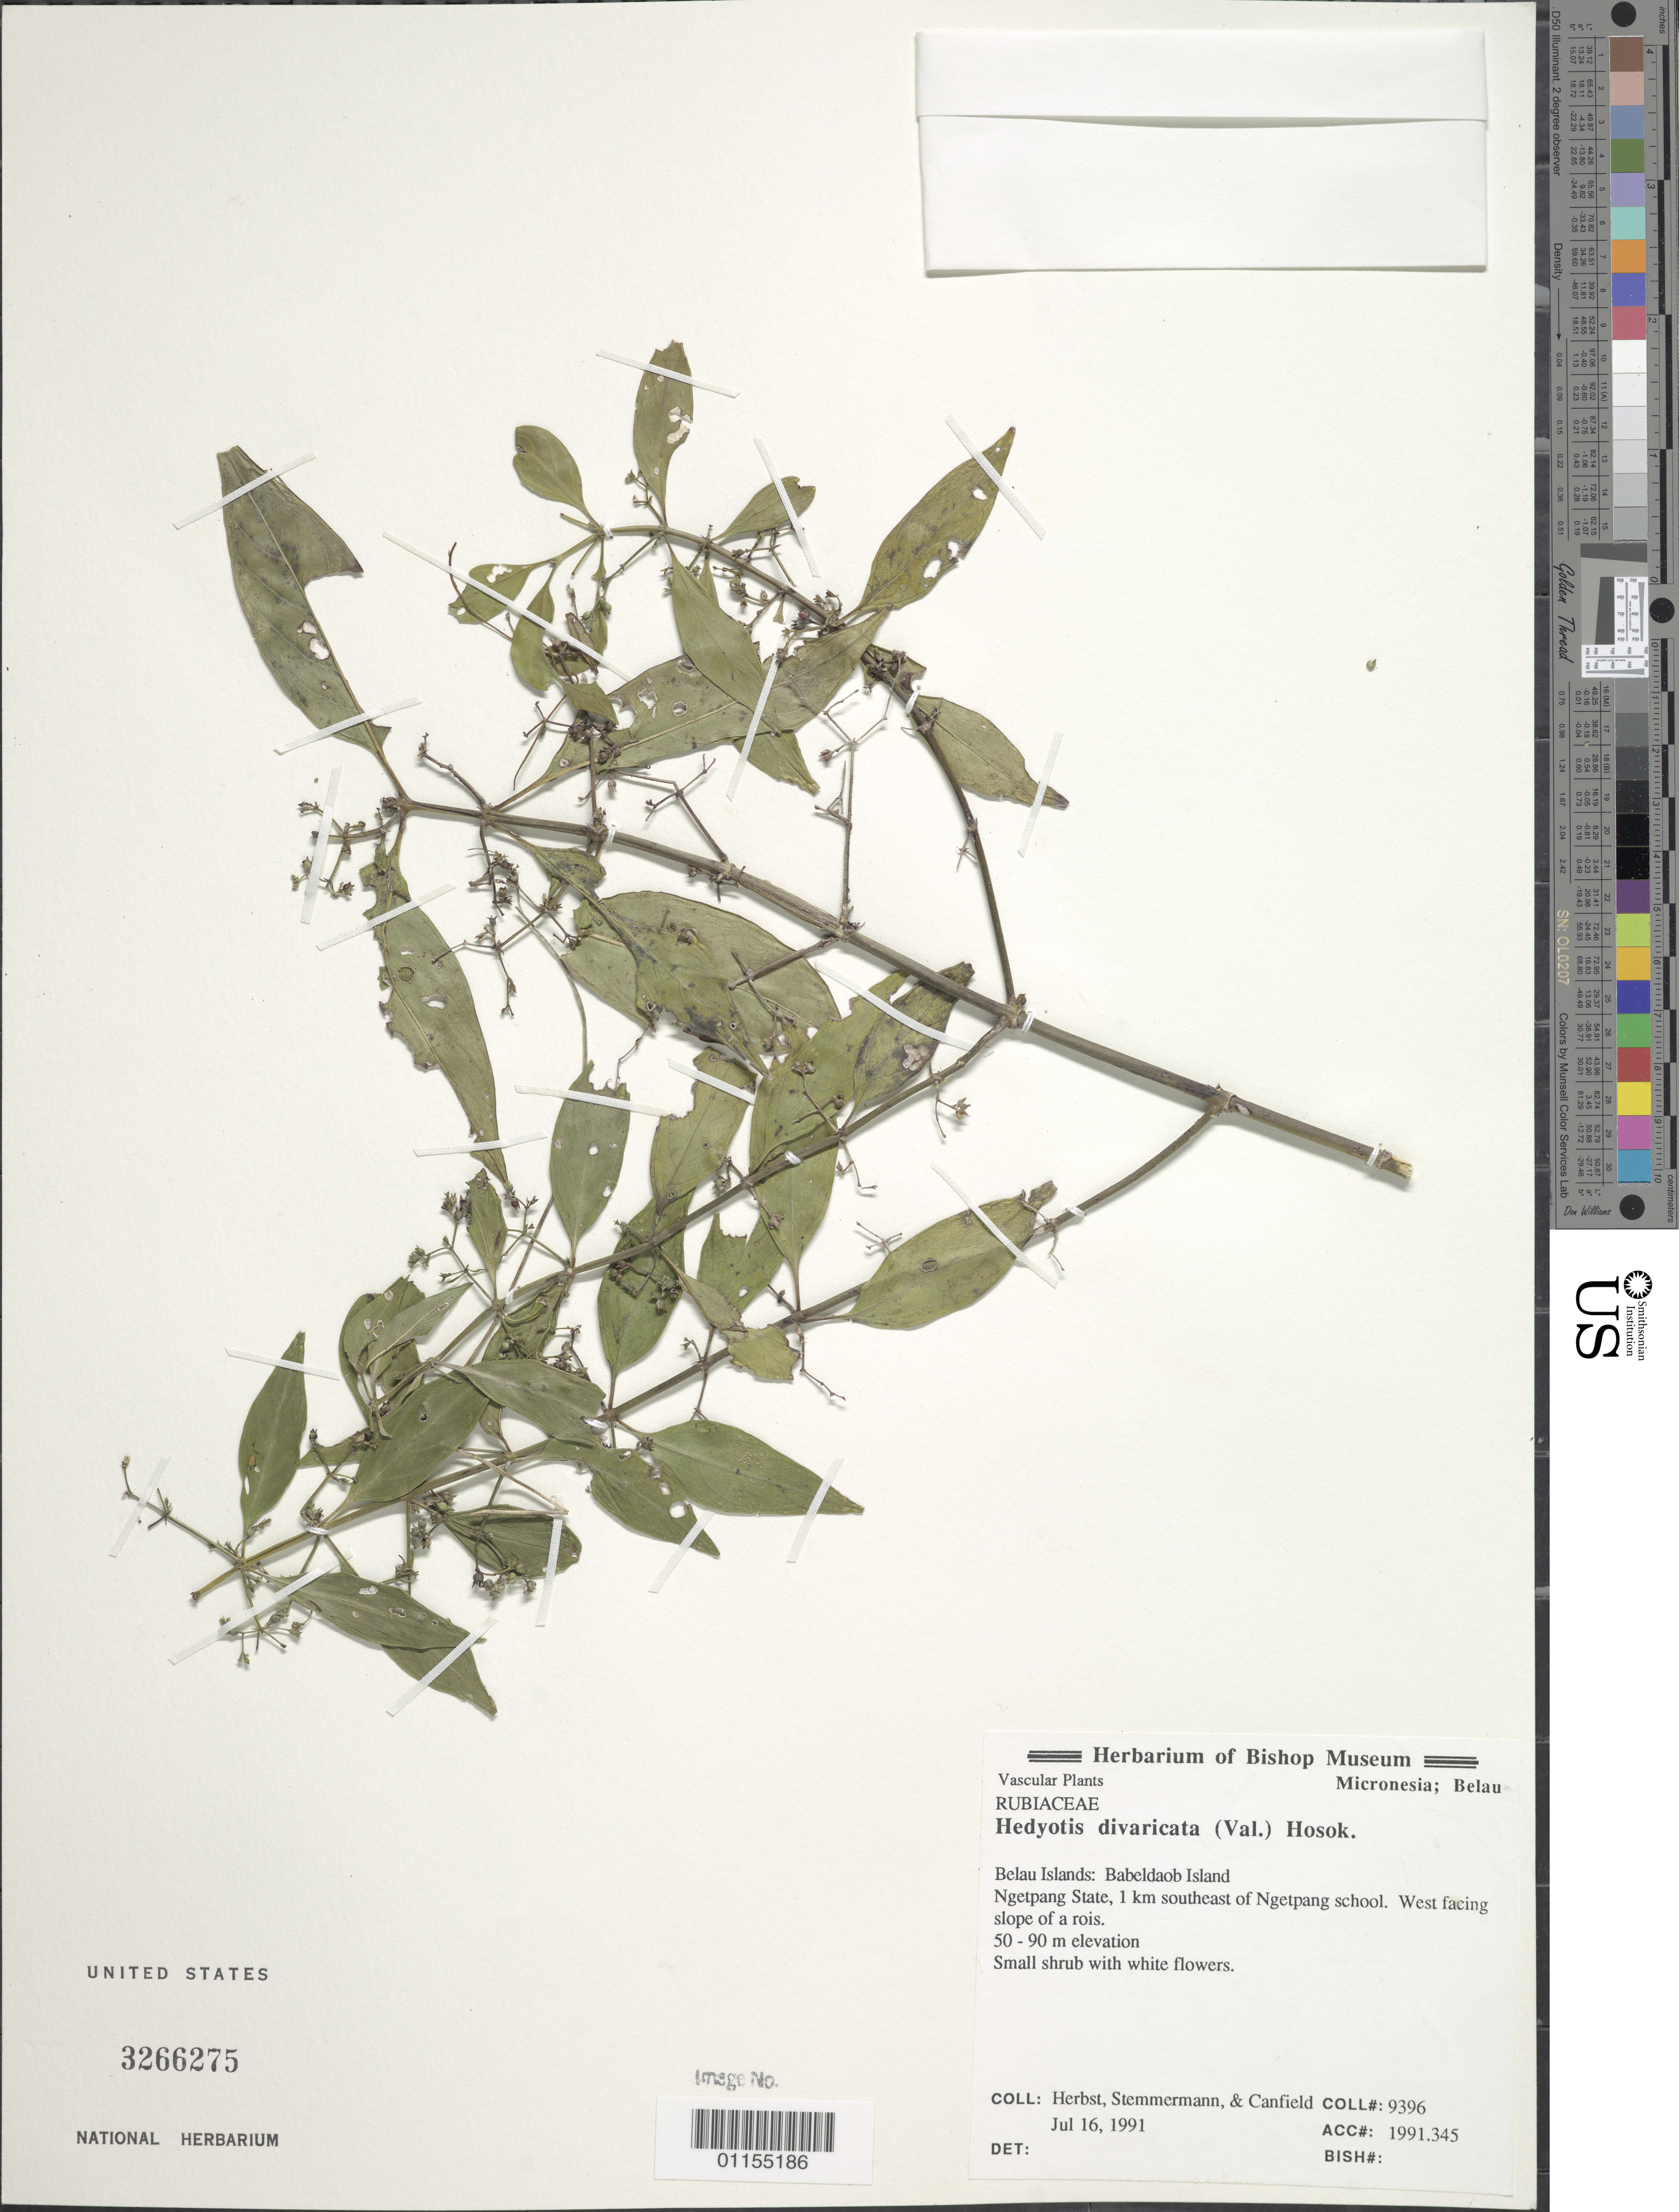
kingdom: Plantae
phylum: Tracheophyta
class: Magnoliopsida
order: Gentianales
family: Rubiaceae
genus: Hedyotis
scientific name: Hedyotis divaricata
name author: (Valeton) Hosok.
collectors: D. R. Herbst, L. Stemmermann & J. E. Canfield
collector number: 9396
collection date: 1991-07-16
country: Palau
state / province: Ngatpang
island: Babeldaob [Babelthuap]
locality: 1 km SE of Ngetpang school, west facing slope of a rois.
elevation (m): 50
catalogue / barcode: US 3266275